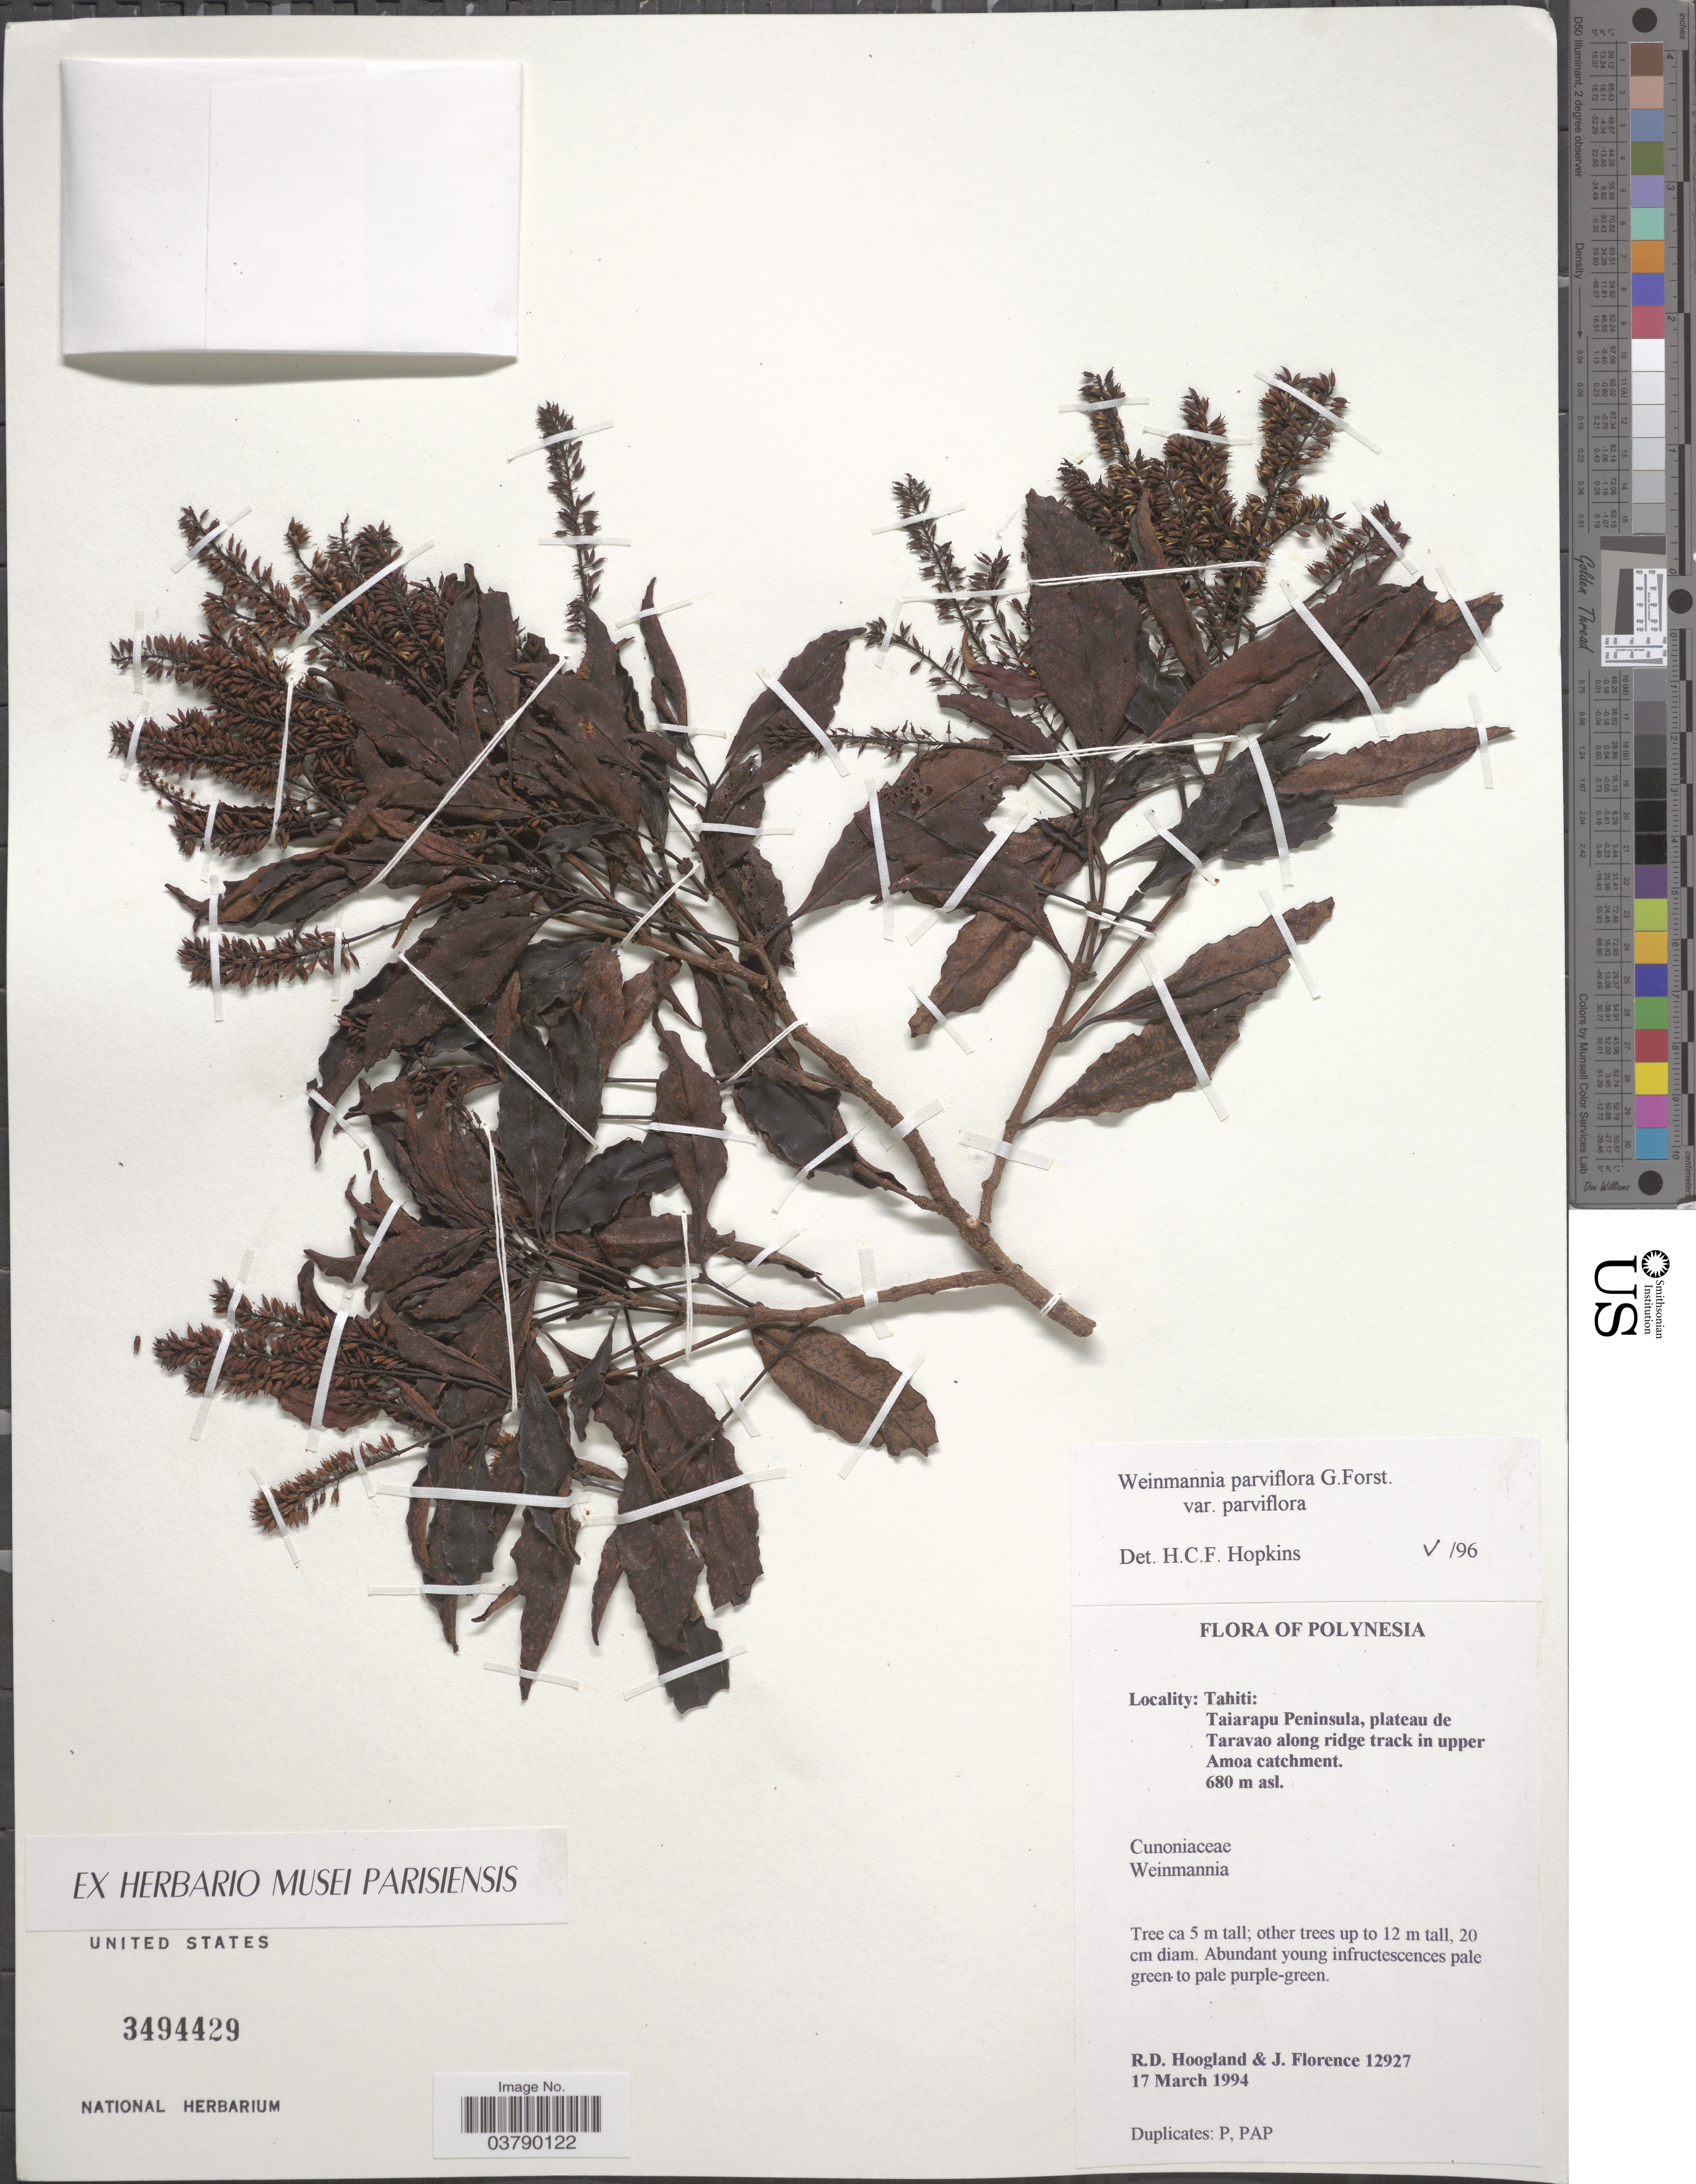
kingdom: Plantae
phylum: Tracheophyta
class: Magnoliopsida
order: Oxalidales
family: Cunoniaceae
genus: Pterophylla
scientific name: Pterophylla parviflora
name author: (G. Forst.) Pillon & H.C. Hopkins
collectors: R. D. Hoogland & J. Florence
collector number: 12927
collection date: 1994-03-17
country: French Polynesia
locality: Tahiti: Taiarapu Peninsula, plateau de Taravao along ridge track in upper Amoa catchment.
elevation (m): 680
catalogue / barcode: US 3494429